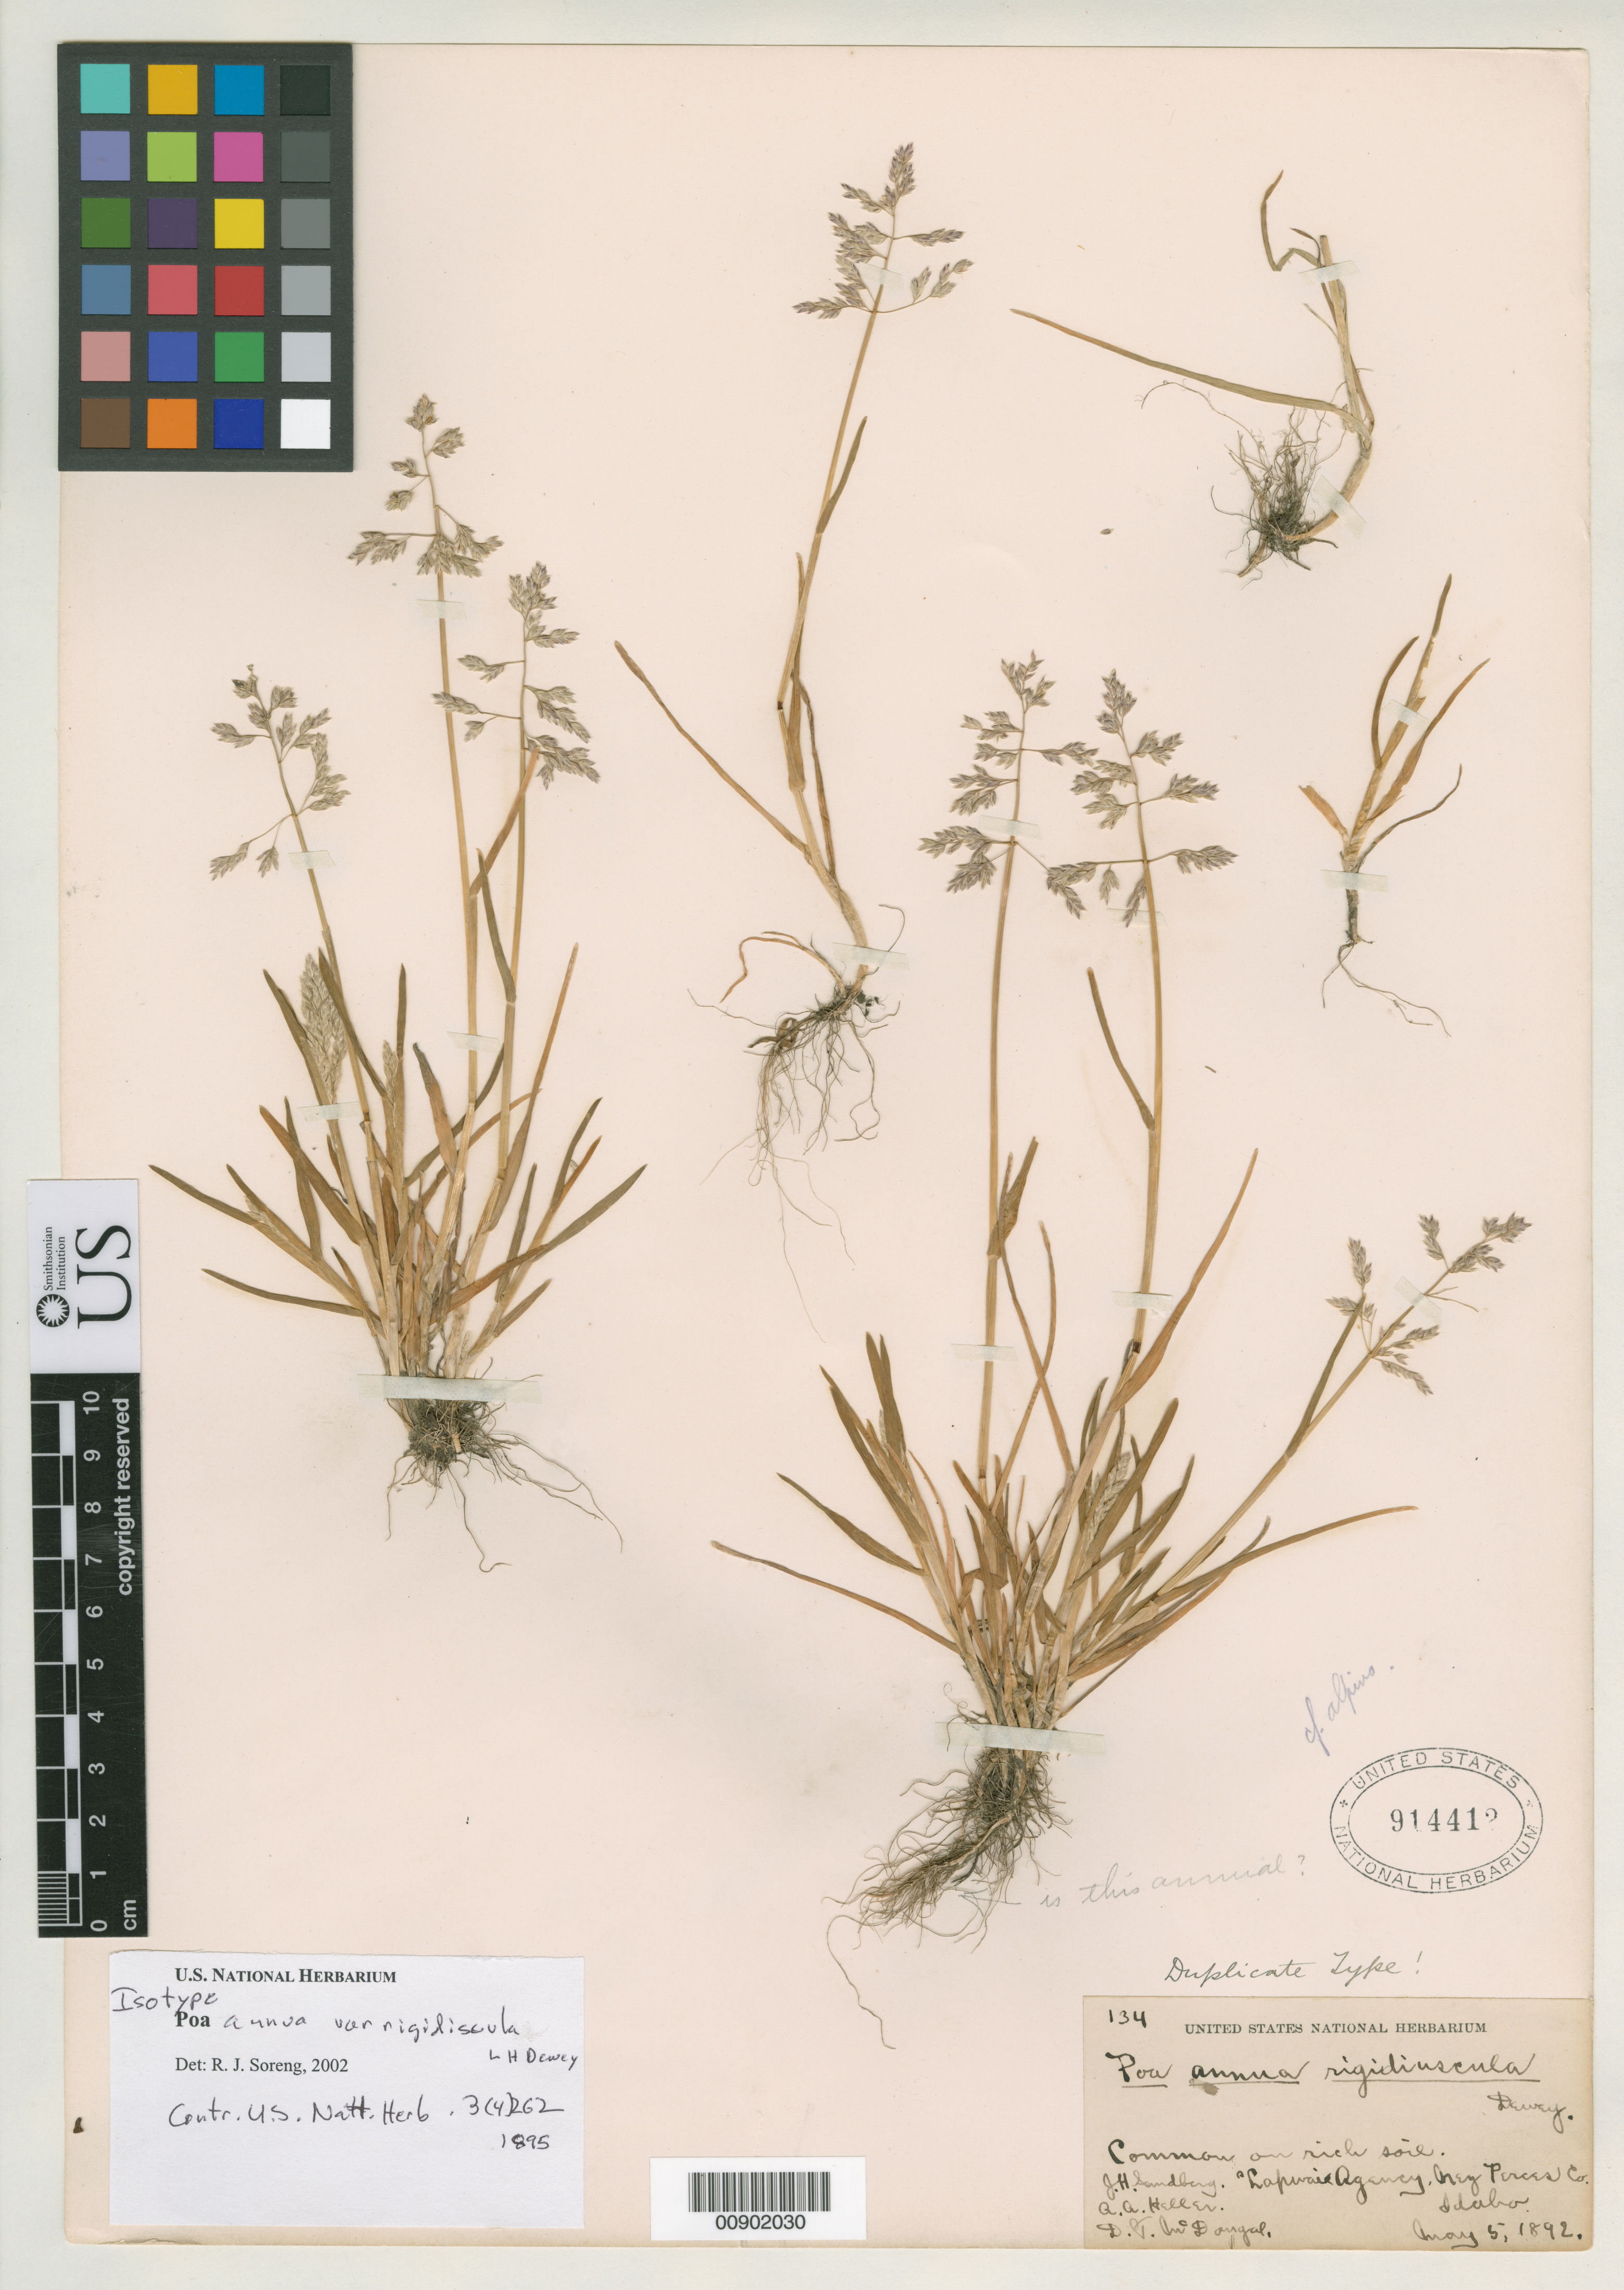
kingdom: Plantae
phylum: Tracheophyta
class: Liliopsida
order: Poales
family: Poaceae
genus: Poa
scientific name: Poa annua var. rigidiuscula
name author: L.H. Dewey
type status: Isotype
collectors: J. H. Sandberg & et al.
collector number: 134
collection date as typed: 05 May 1892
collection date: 1892-05-05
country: United States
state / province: Idaho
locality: Lapwai Agency, Nez Perces Co.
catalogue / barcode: US 914412